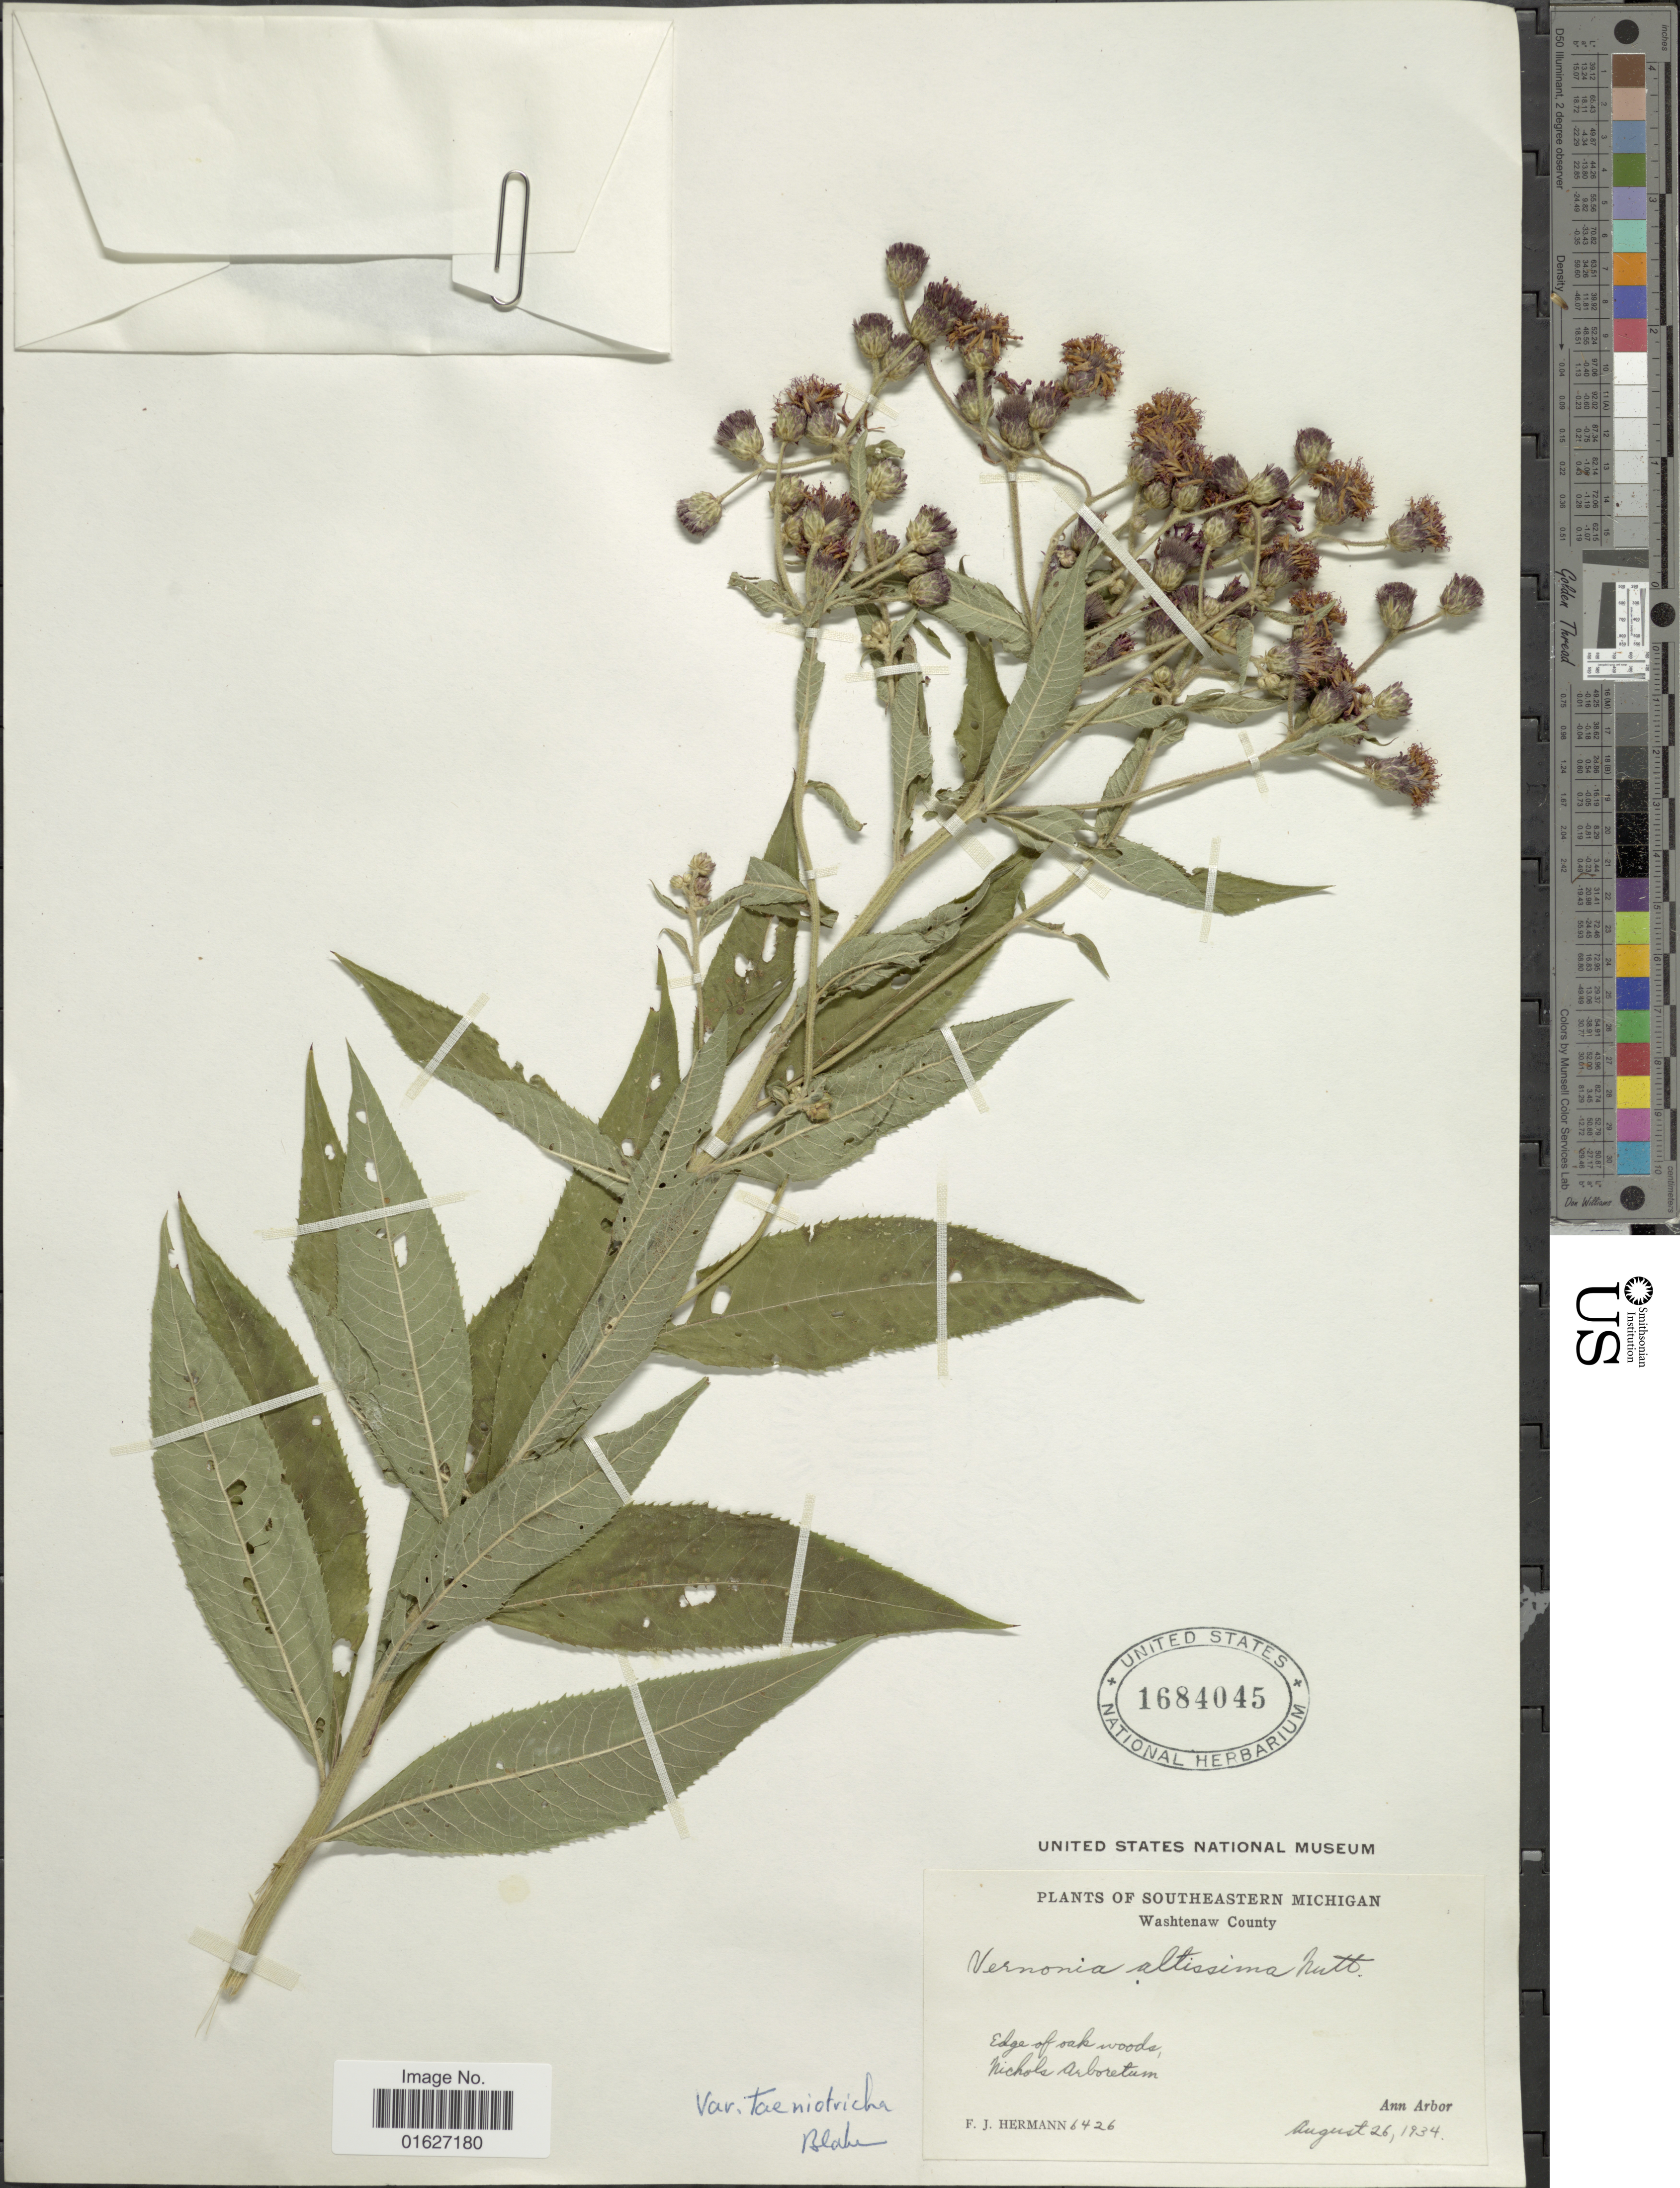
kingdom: Plantae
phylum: Tracheophyta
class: Magnoliopsida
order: Asterales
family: Asteraceae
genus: Vernonia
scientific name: Vernonia gigantea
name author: (Walter) Trel.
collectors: F. J. Hermann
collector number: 6426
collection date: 1934-08-26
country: United States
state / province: Michigan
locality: Southeastern Michigan, Washtenaw County, eadge of oak woods, Nichols Arboretum, Ann Arbor.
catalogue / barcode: US 1684045